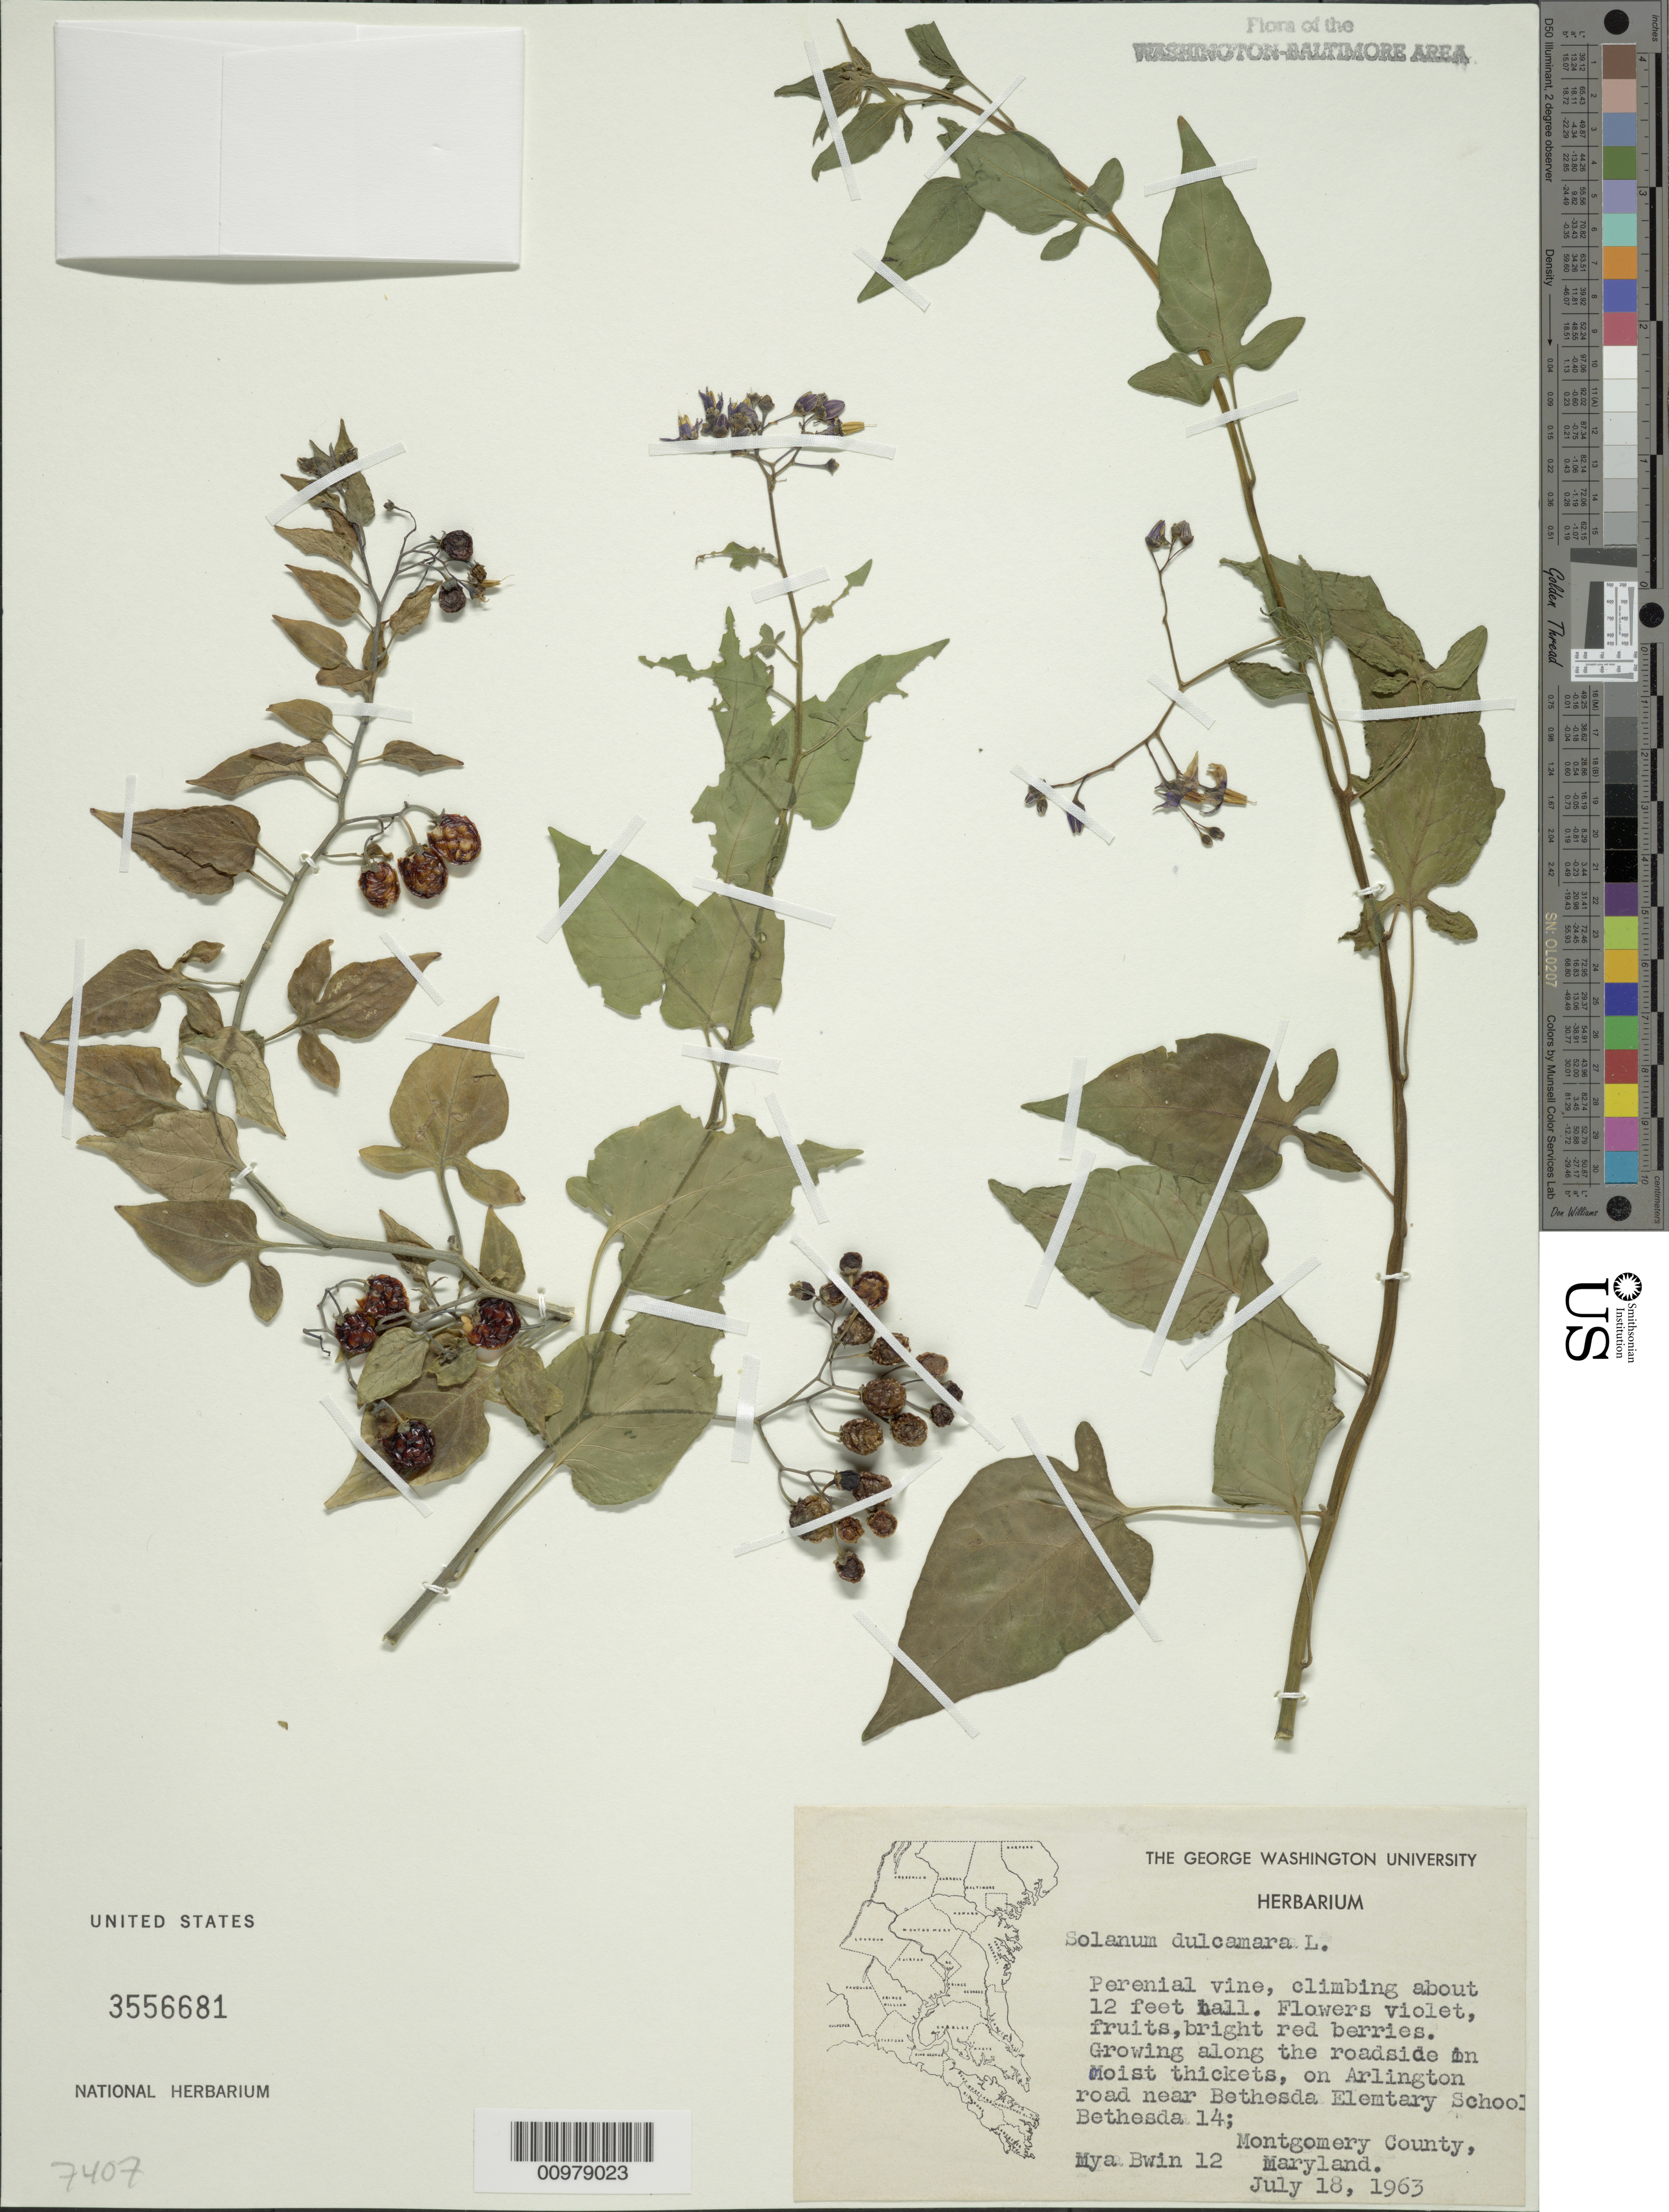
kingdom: Plantae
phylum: Tracheophyta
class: Magnoliopsida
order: Solanales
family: Solanaceae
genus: Solanum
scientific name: Solanum dulcamara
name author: L.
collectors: M. Bwin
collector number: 12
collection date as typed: July 18, 1963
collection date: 1963-07-18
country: United States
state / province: Maryland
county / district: Montgomery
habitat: growing along the roadside in moist thickets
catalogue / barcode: US 3556681